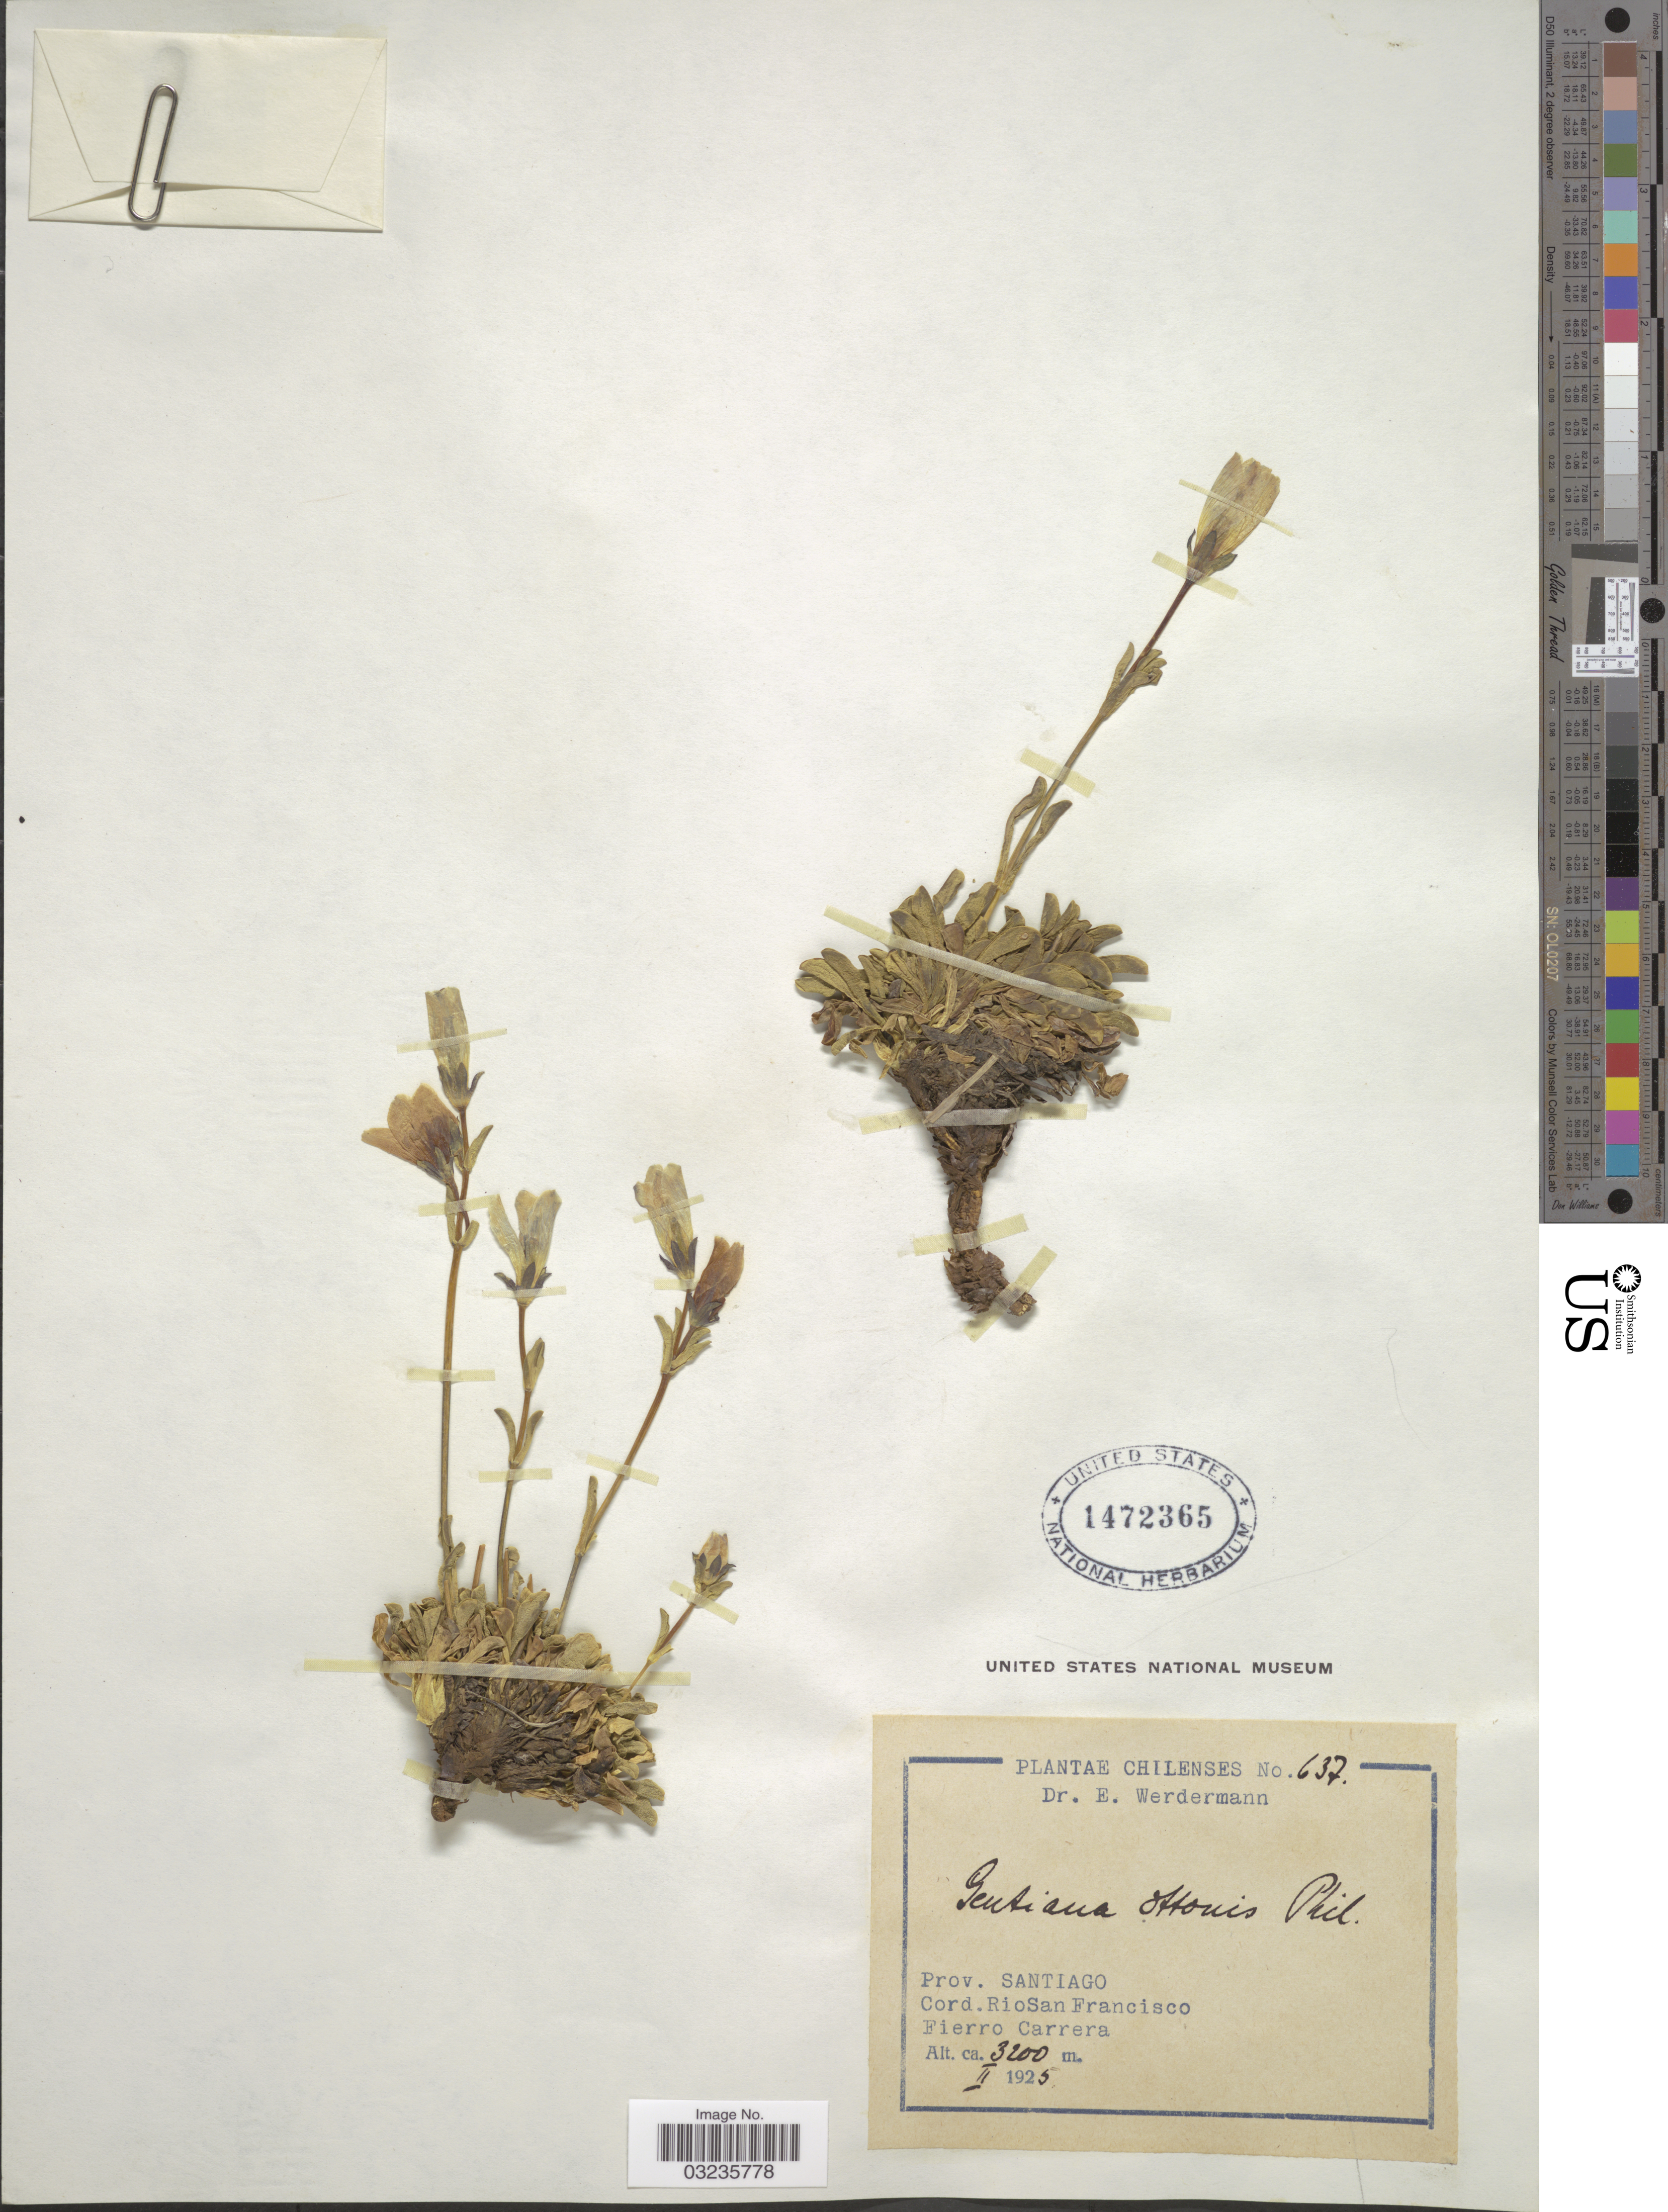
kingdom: Plantae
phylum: Tracheophyta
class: Magnoliopsida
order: Gentianales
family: Gentianaceae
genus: Gentiana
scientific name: Gentiana ottonis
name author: Phil.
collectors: E. Werdermann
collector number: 637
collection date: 1925-02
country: Chile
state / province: Región Metropolitana (RM)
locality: Prov. Santiago. Cord. RioSan Francisco. Fierro Carrera.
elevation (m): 3200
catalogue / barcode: US 1472365